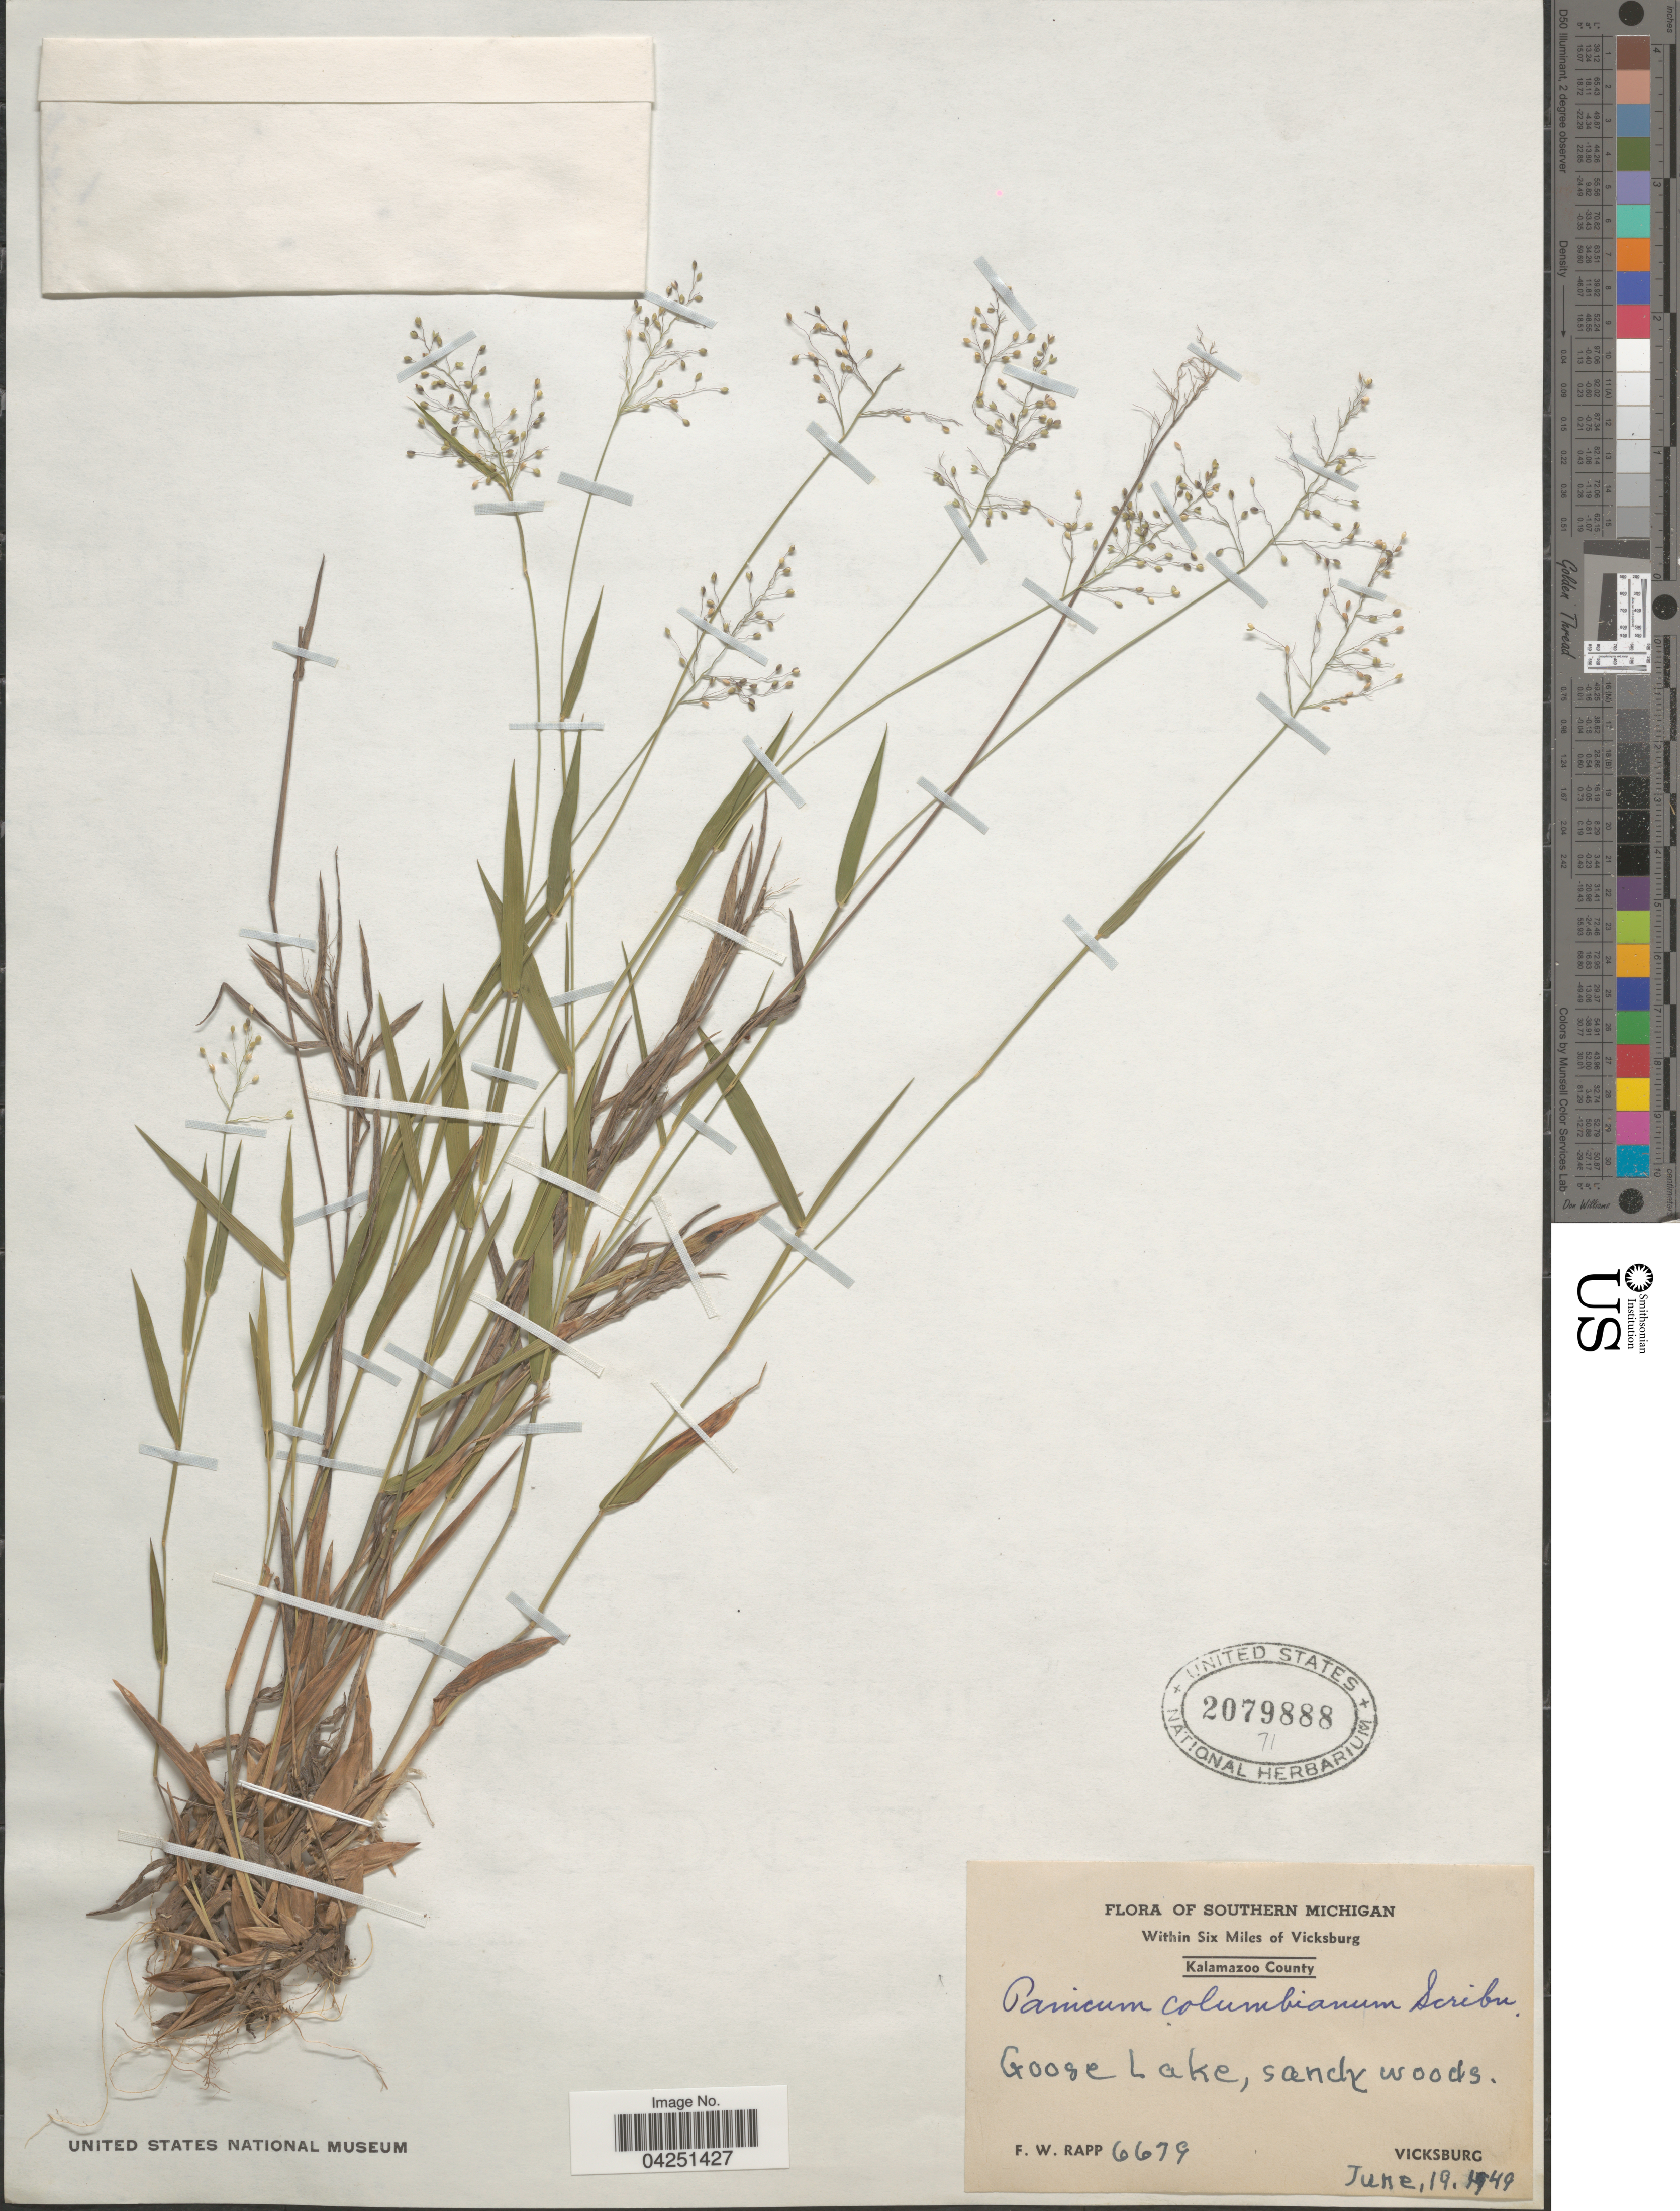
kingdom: Plantae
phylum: Tracheophyta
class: Liliopsida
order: Poales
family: Poaceae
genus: Dichanthelium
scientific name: Dichanthelium acuminatum var. acuminatum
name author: (Sw.) Gould & C.A. Clark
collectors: F. Rapp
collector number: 6679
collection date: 1949-06-19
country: United States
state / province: Michigan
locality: Southern Michigan. Within Six Miles of Vicksburg. Kalamazoo County. Goose Lake, sandy woods. Vicksburg.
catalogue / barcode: US 2079888